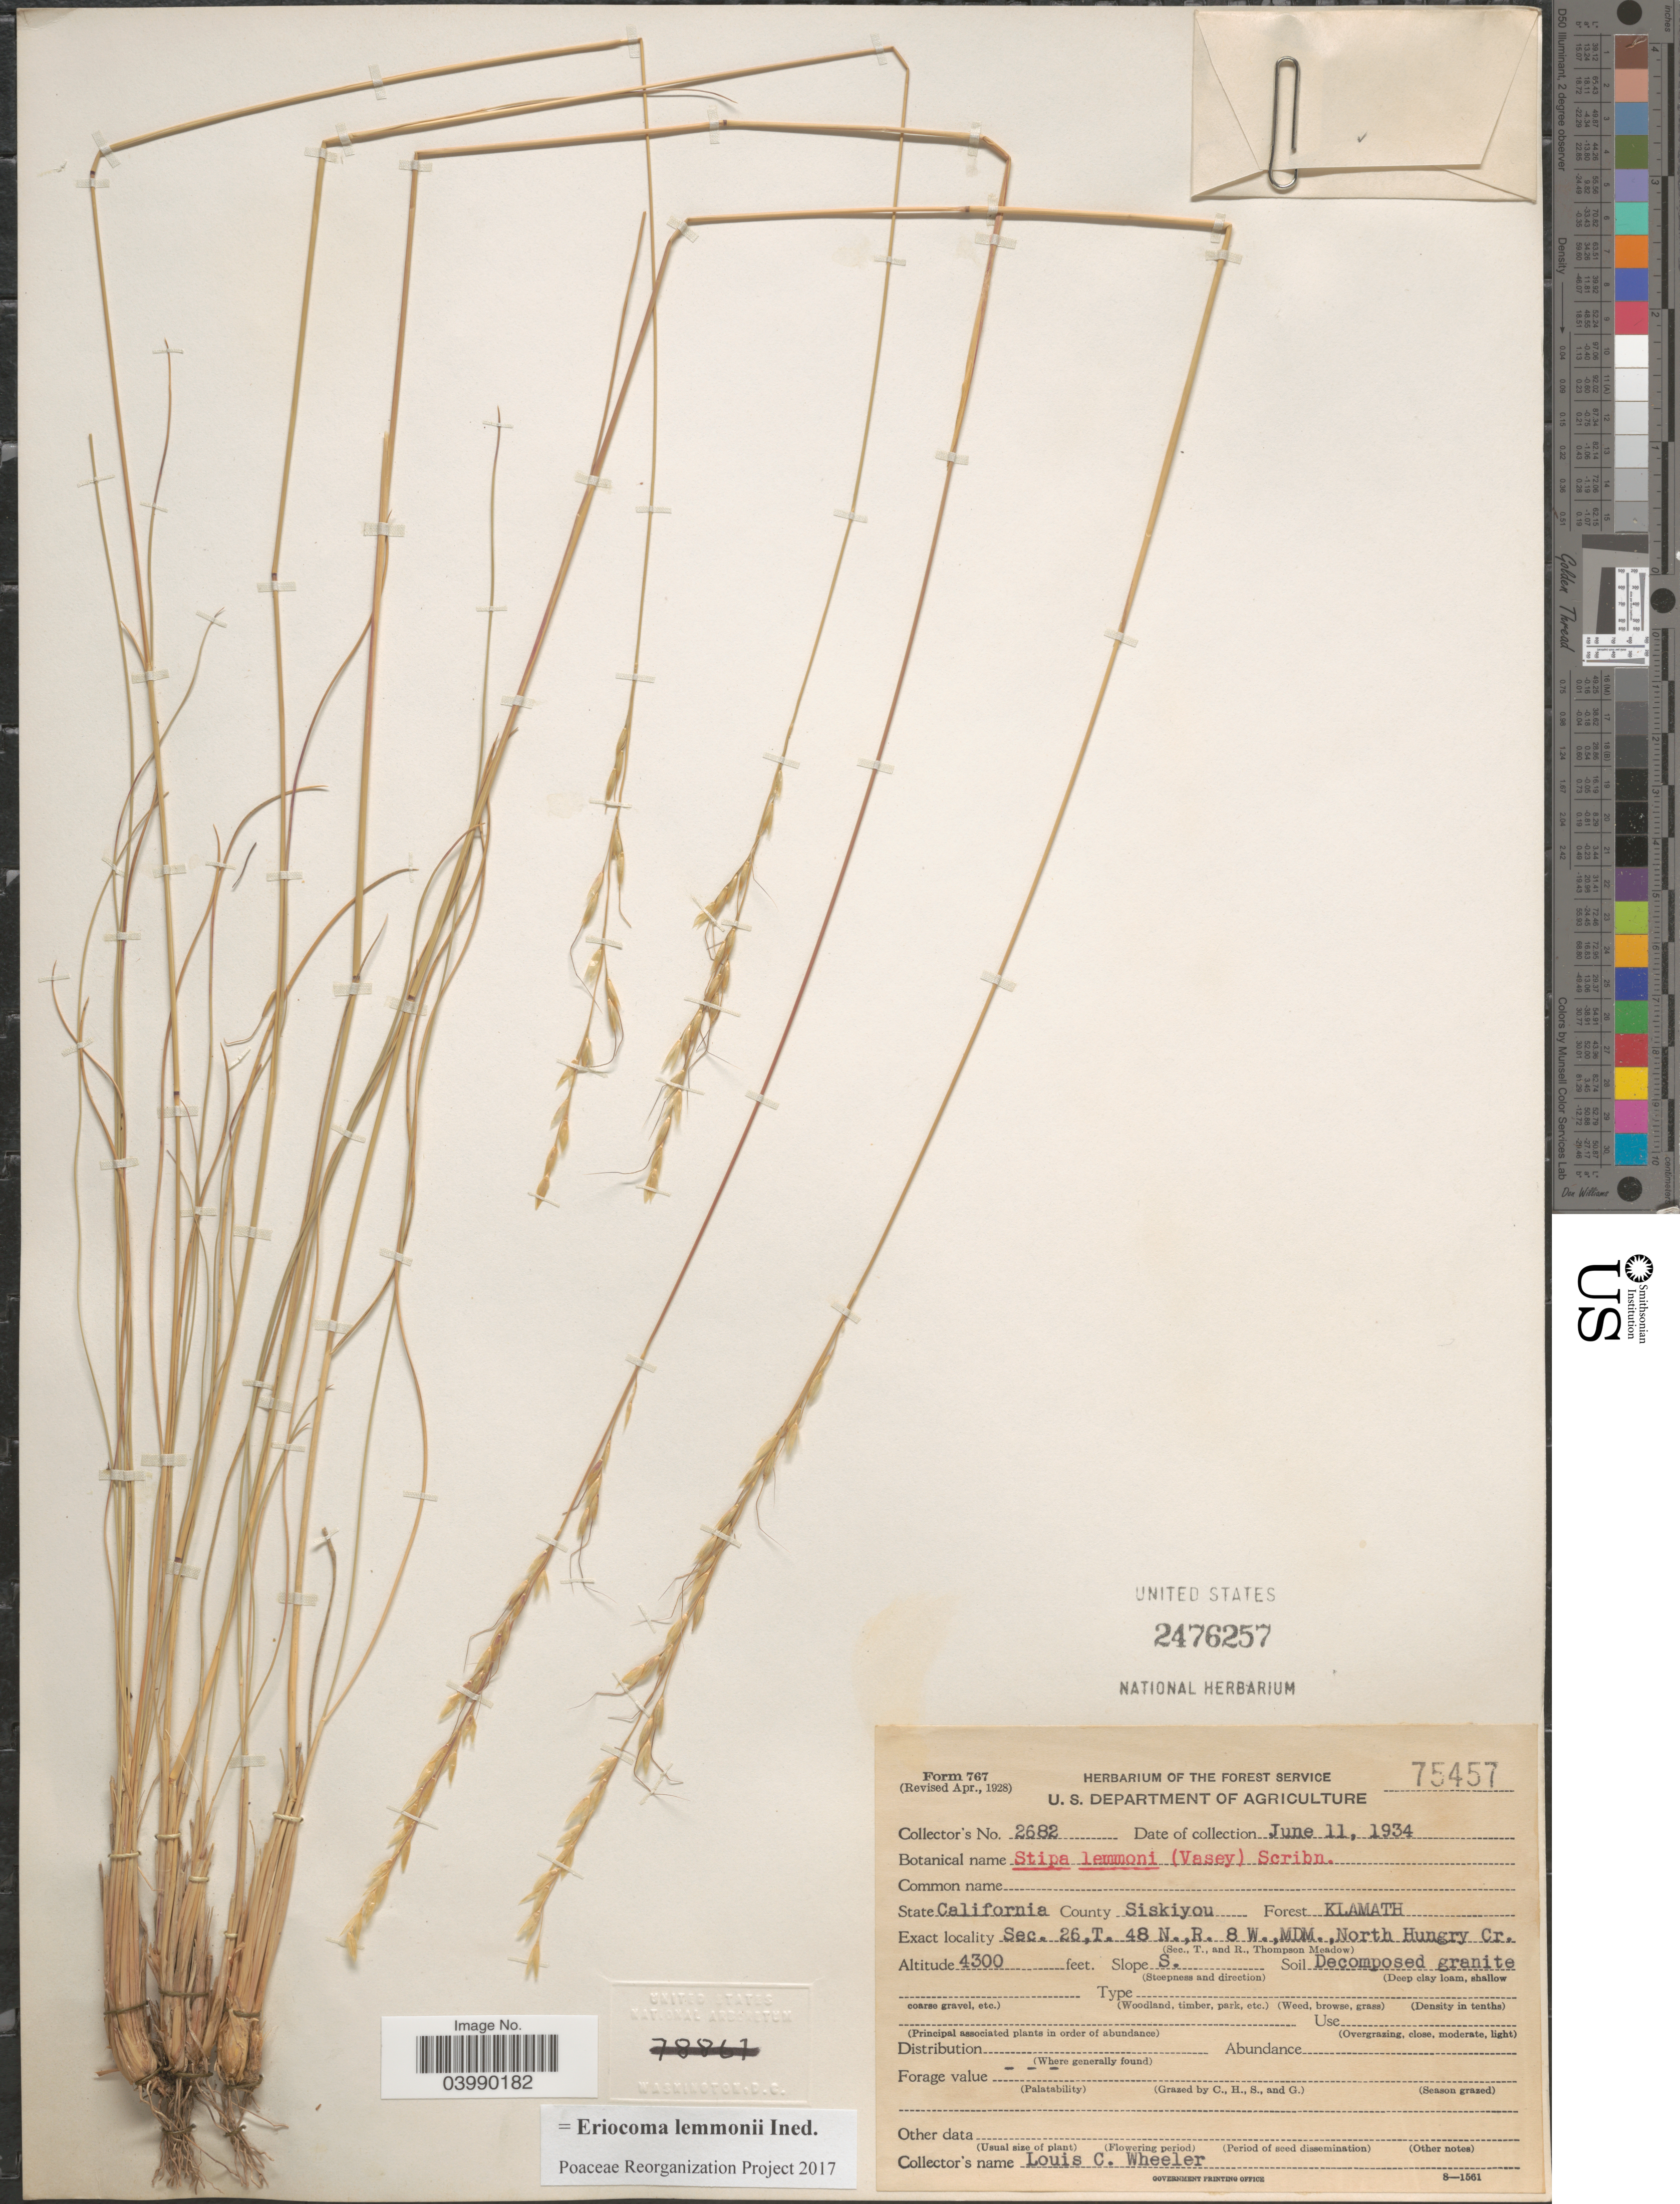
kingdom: Plantae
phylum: Tracheophyta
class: Liliopsida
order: Poales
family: Poaceae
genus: Eriocoma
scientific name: Eriocoma lemmonii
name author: (Vasey) Romasch.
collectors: L. C. Wheeler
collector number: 2682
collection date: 1934-06-11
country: United States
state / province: California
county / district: Siskiyou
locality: County Siskiyou. Forest Klamath. Sec. 26, T. 48 N., R. 8 W., MDM., North Hungry Cr. Slope S.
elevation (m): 1311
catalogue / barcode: US 2476257